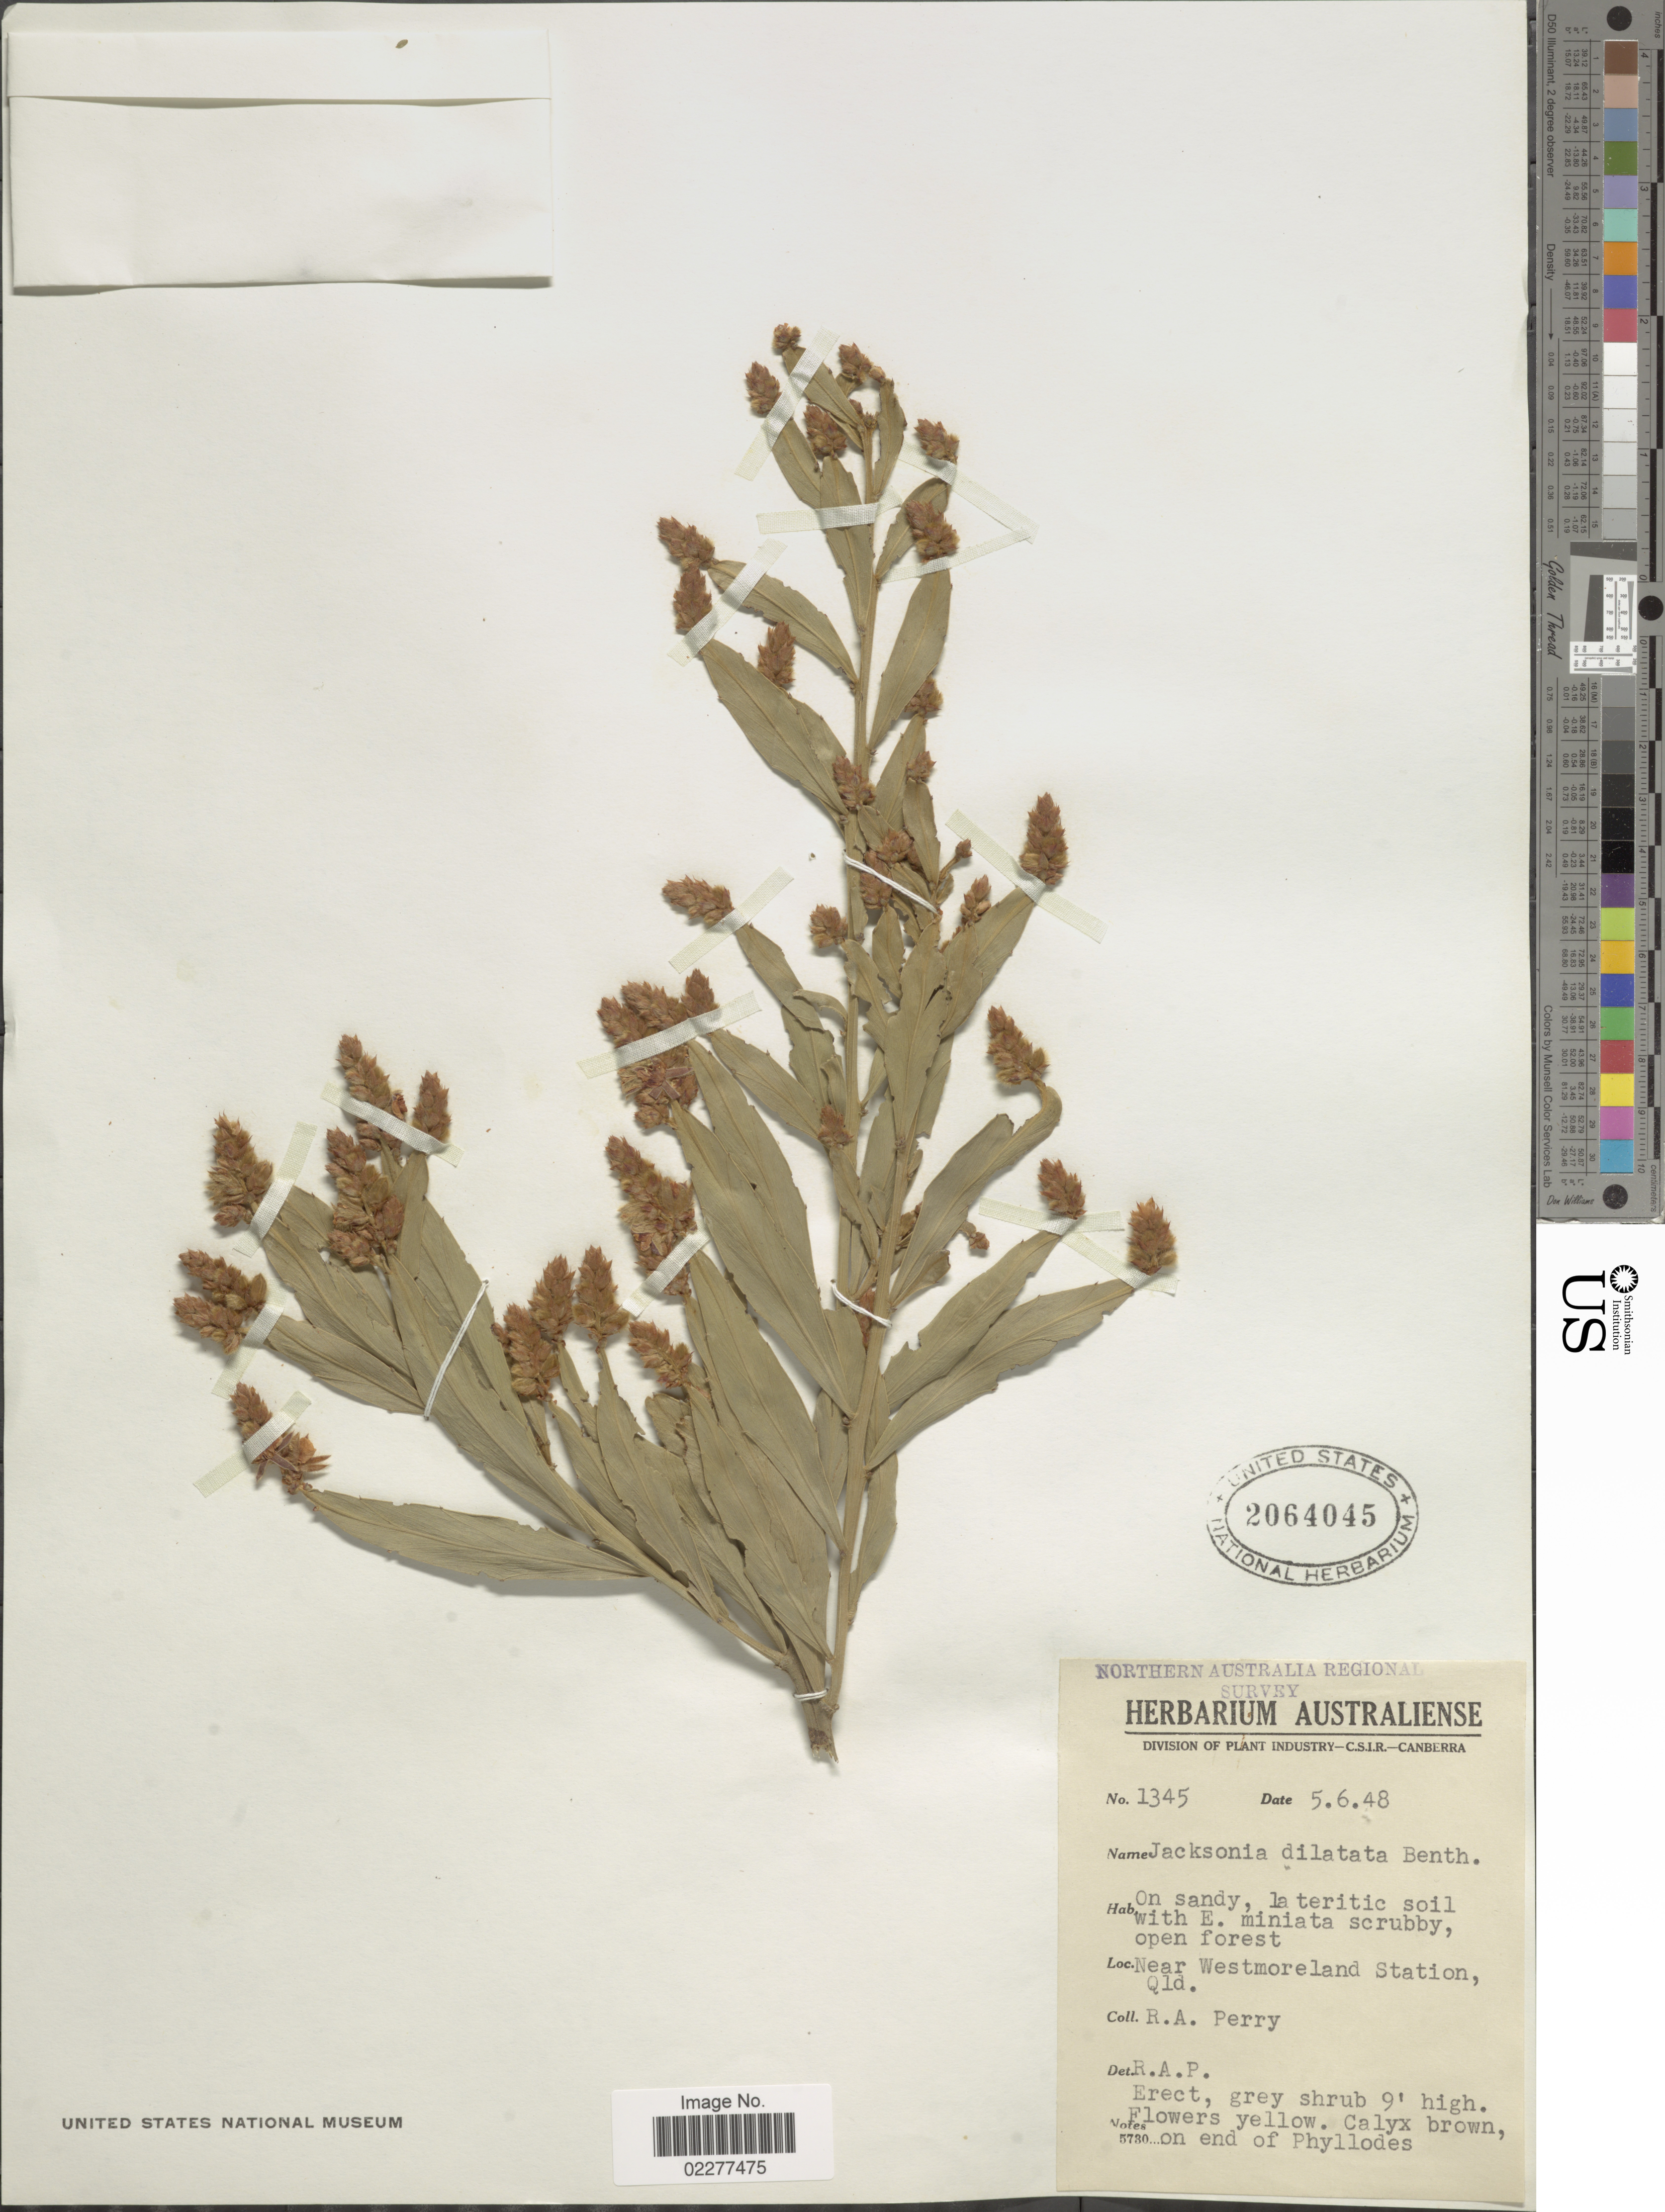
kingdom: Plantae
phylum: Tracheophyta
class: Magnoliopsida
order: Fabales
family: Fabaceae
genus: Jacksonia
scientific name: Jacksonia dilatata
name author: Benth.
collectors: A. Perry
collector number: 1345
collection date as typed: Transcribed d/m/y: 5/6/48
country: Australia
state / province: Queensland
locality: Near Westmoreland Station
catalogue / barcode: US 2064045